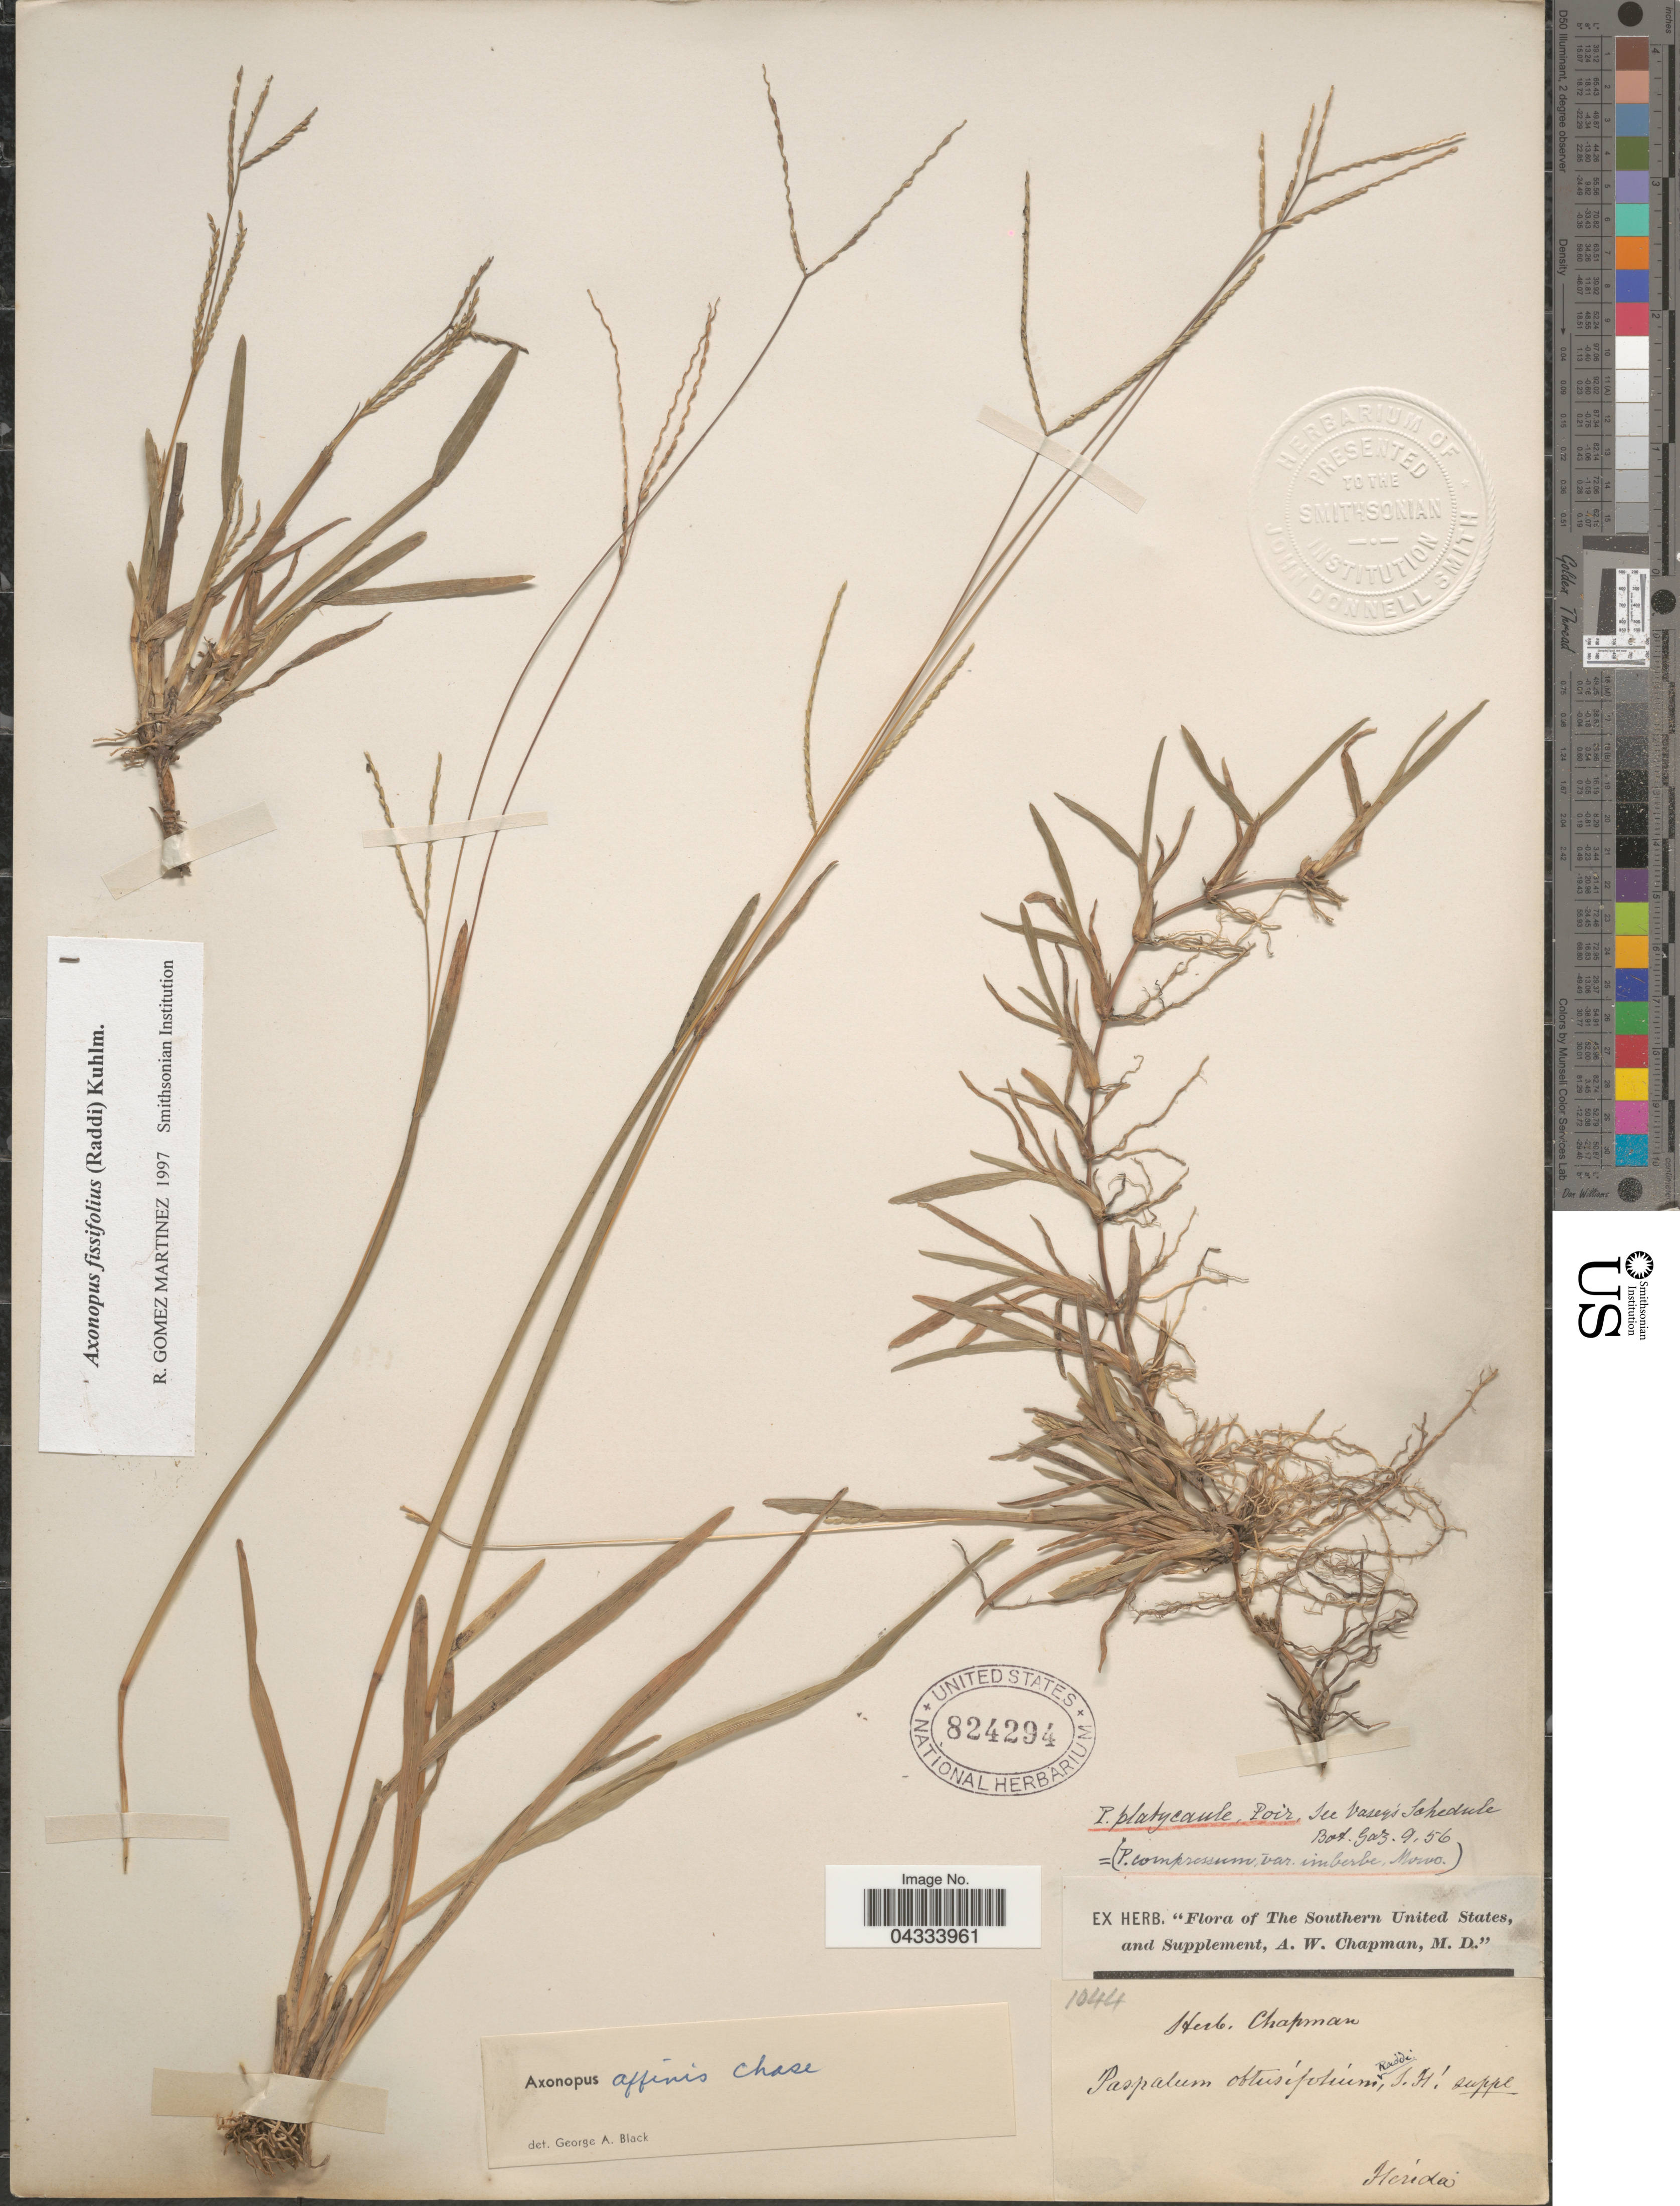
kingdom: Plantae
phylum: Tracheophyta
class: Liliopsida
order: Poales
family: Poaceae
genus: Axonopus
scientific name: Axonopus fissifolius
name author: (Raddi) Kuhlm.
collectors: ex herb. A.W. Chapman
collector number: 1044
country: United States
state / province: Florida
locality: The Southern United States.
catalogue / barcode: US 824294